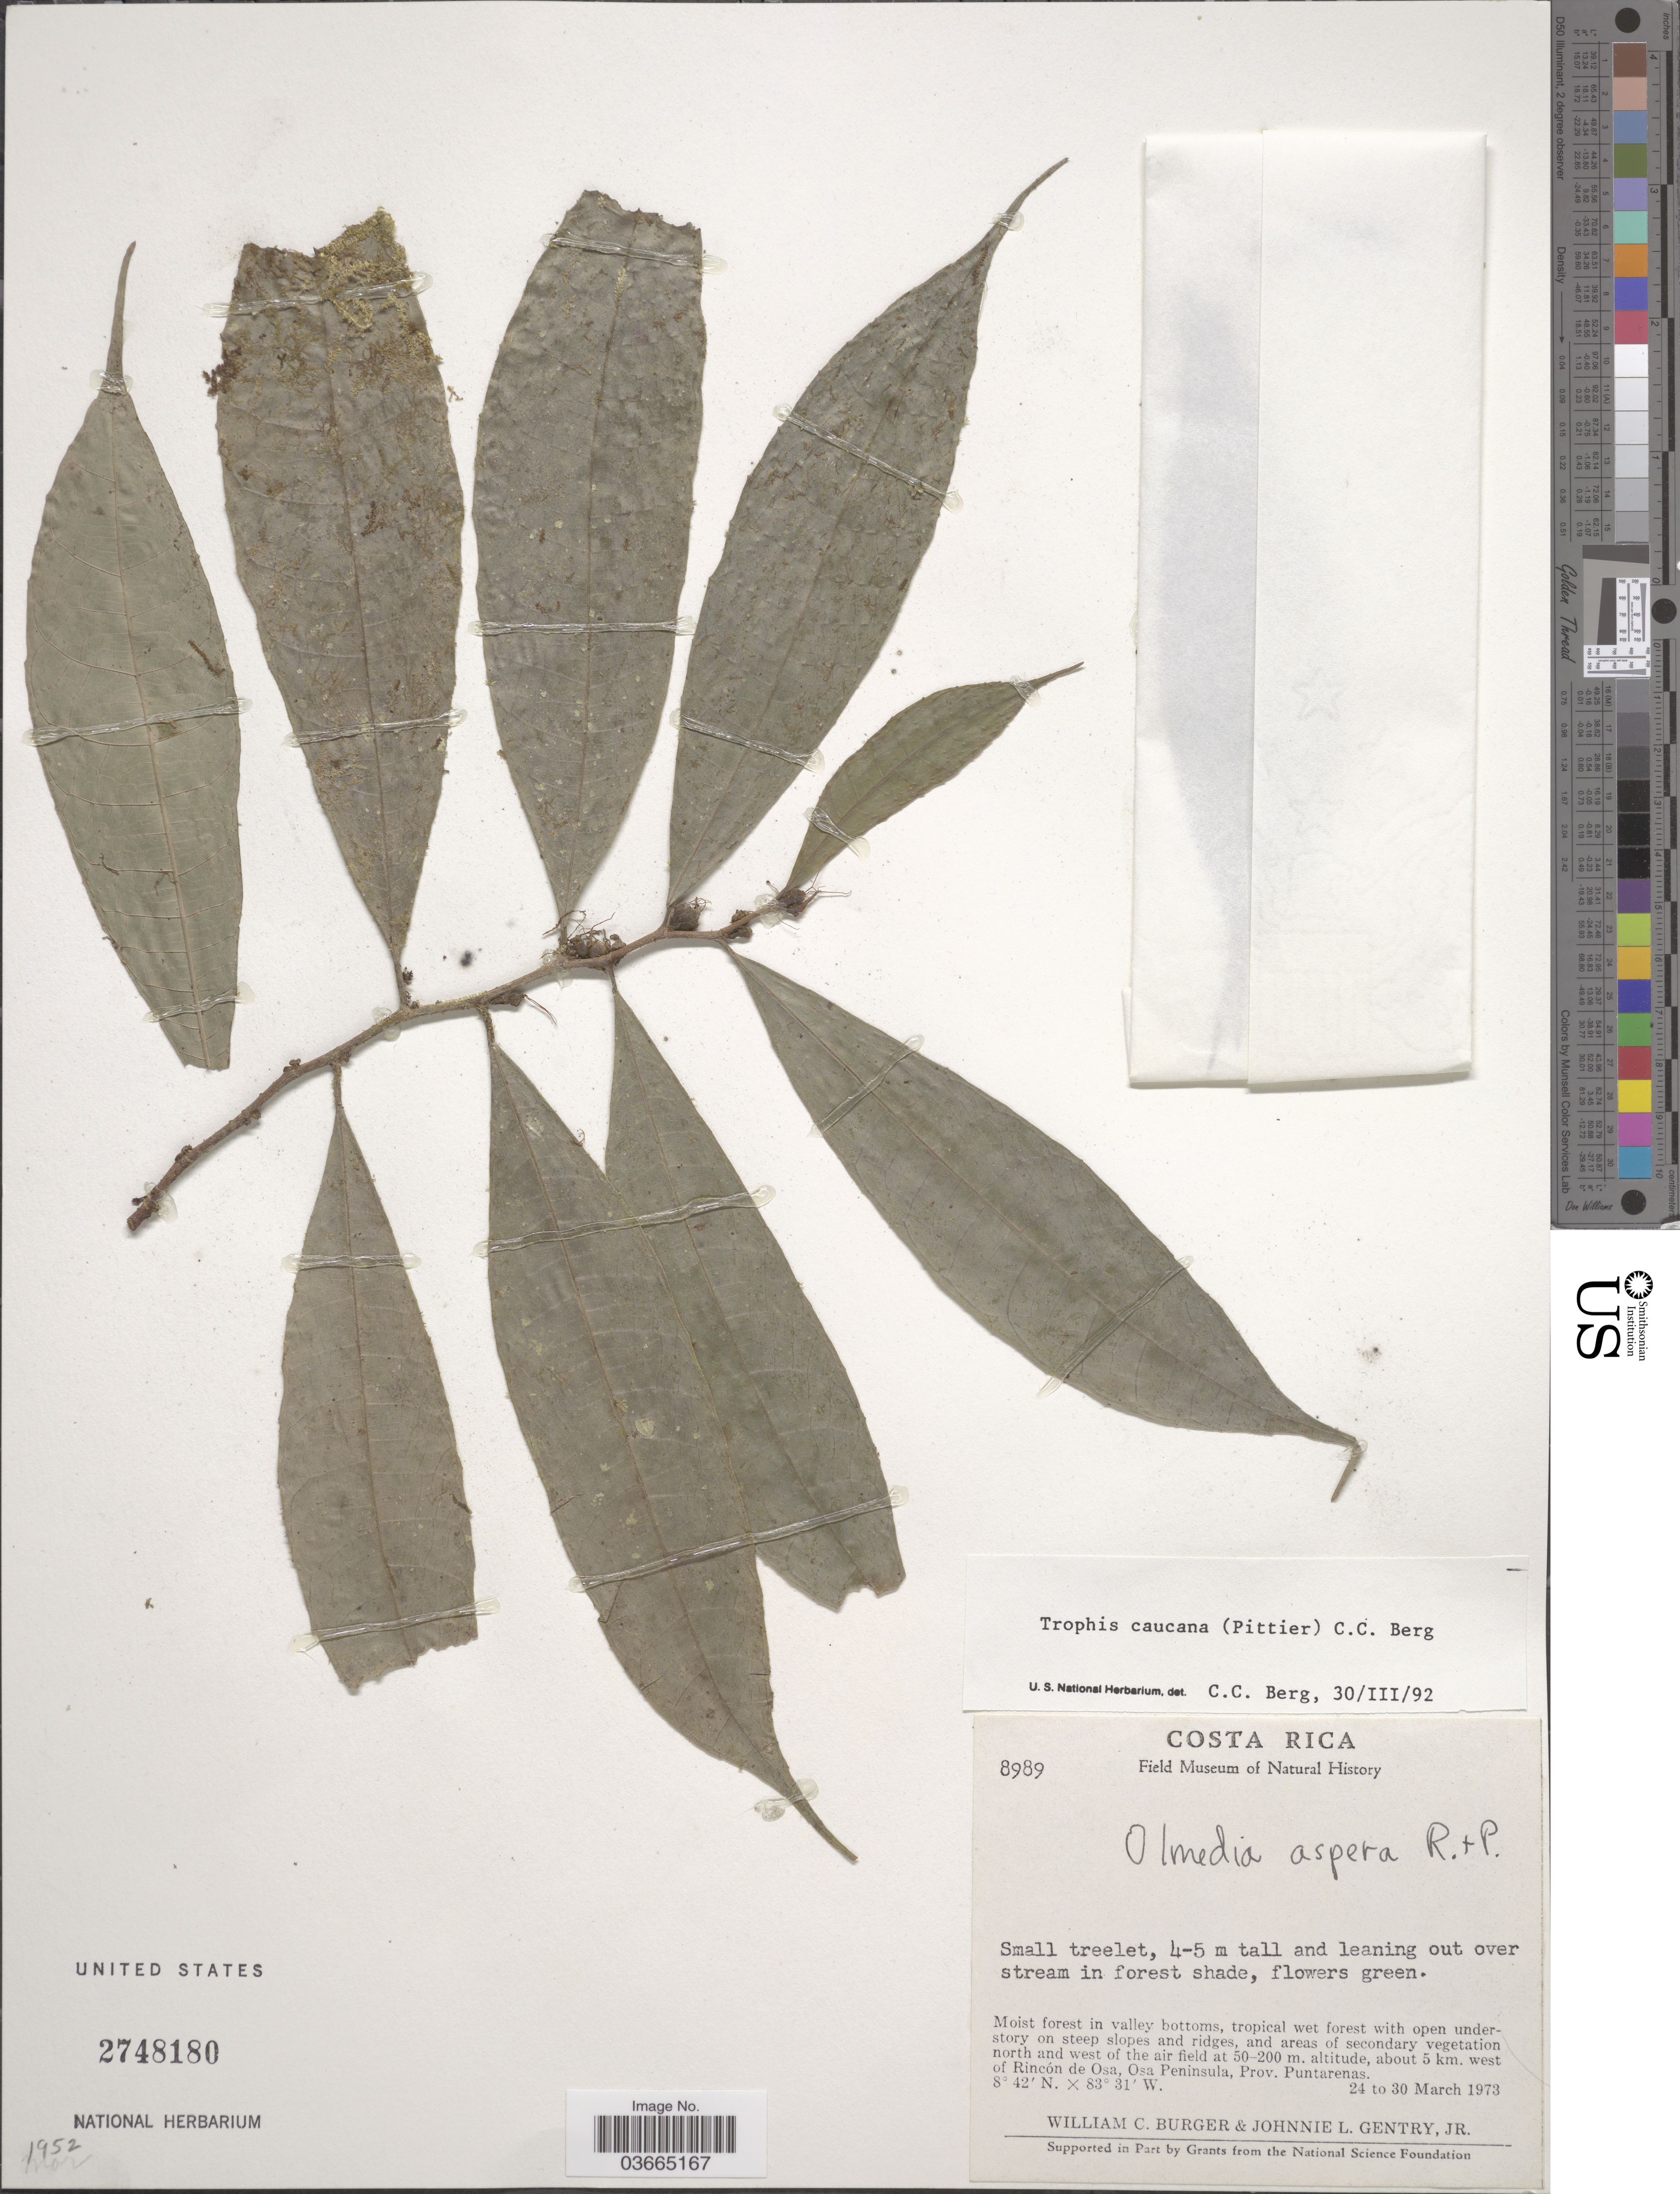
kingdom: Plantae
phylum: Tracheophyta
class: Magnoliopsida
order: Rosales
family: Moraceae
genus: Olmedia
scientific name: Olmedia aspera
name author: Ruiz & Pav.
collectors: W. Burger & J. L. Gentry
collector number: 8989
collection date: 1973-03-24/1973-03-30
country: Costa Rica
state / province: Puntarenas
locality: North and west of the air field. 5 km. west of Rincón de Osa, Osa Peninsula.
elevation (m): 50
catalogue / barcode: US 2748180